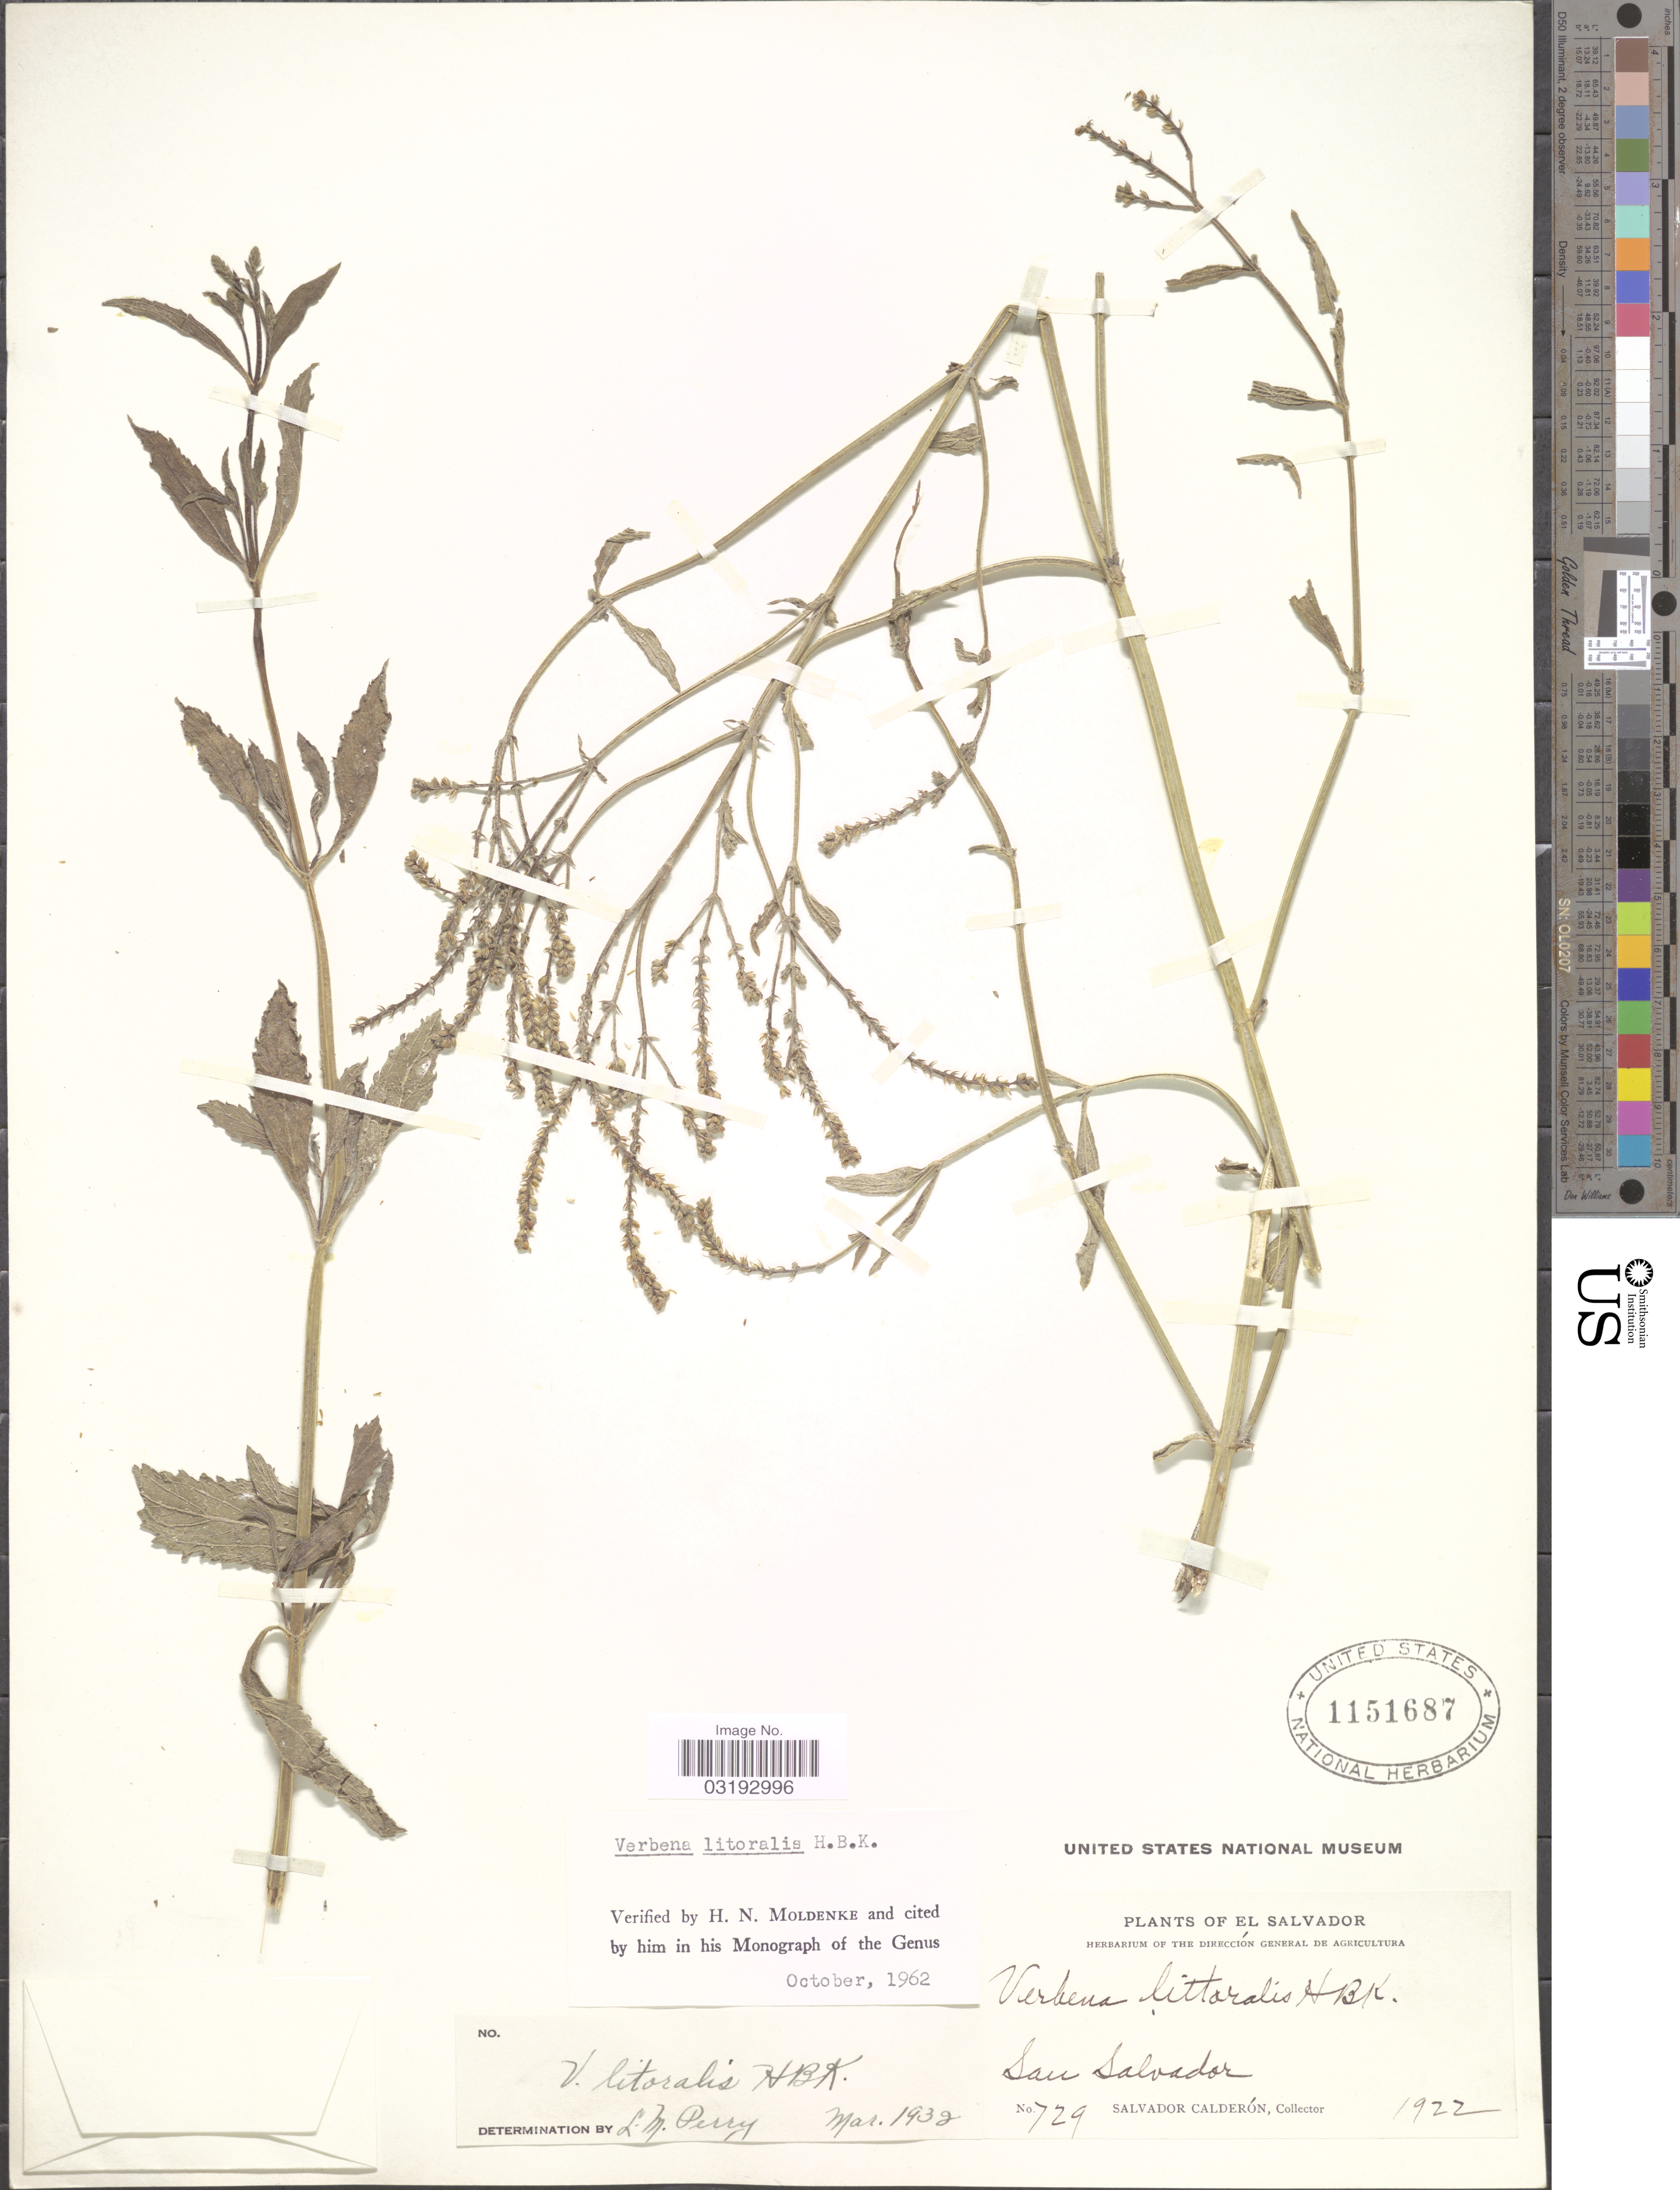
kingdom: Plantae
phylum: Tracheophyta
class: Magnoliopsida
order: Lamiales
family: Verbenaceae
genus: Verbena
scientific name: Verbena litoralis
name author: Kunth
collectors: S. Calderón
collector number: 729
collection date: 1922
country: El Salvador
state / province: San Salvador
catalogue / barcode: US 1151687